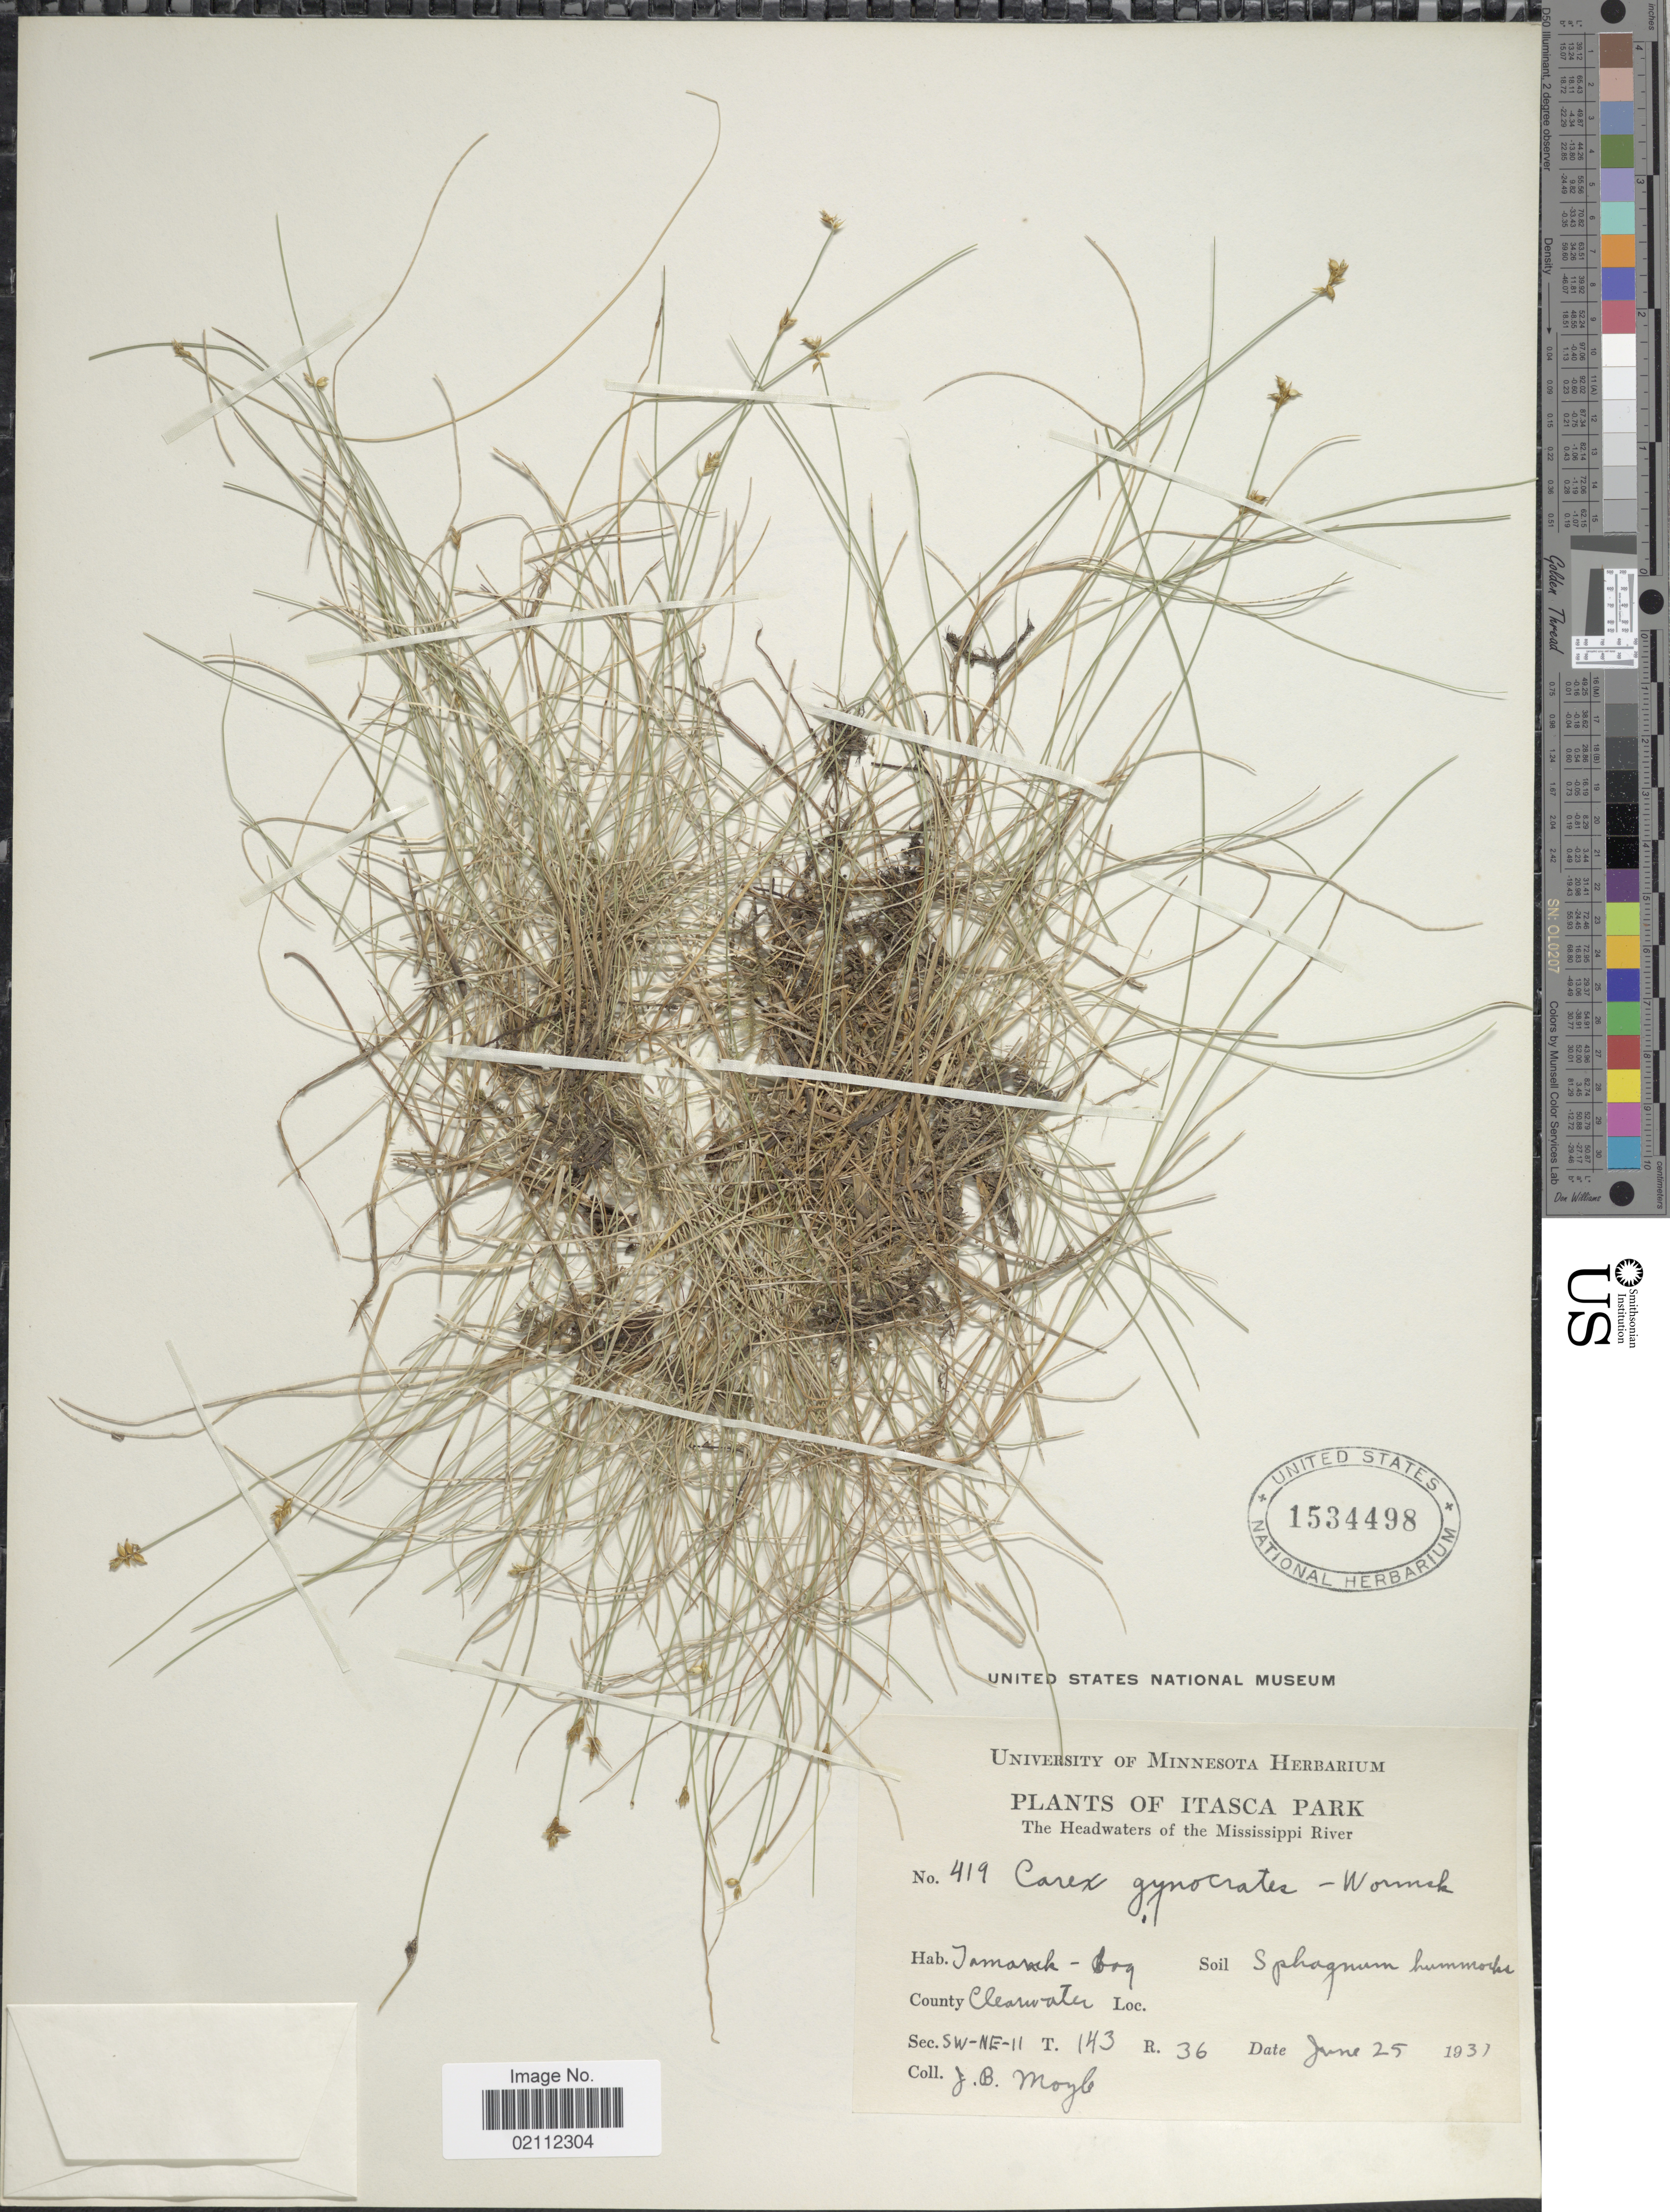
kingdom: Plantae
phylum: Tracheophyta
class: Liliopsida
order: Poales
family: Cyperaceae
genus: Carex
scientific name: Carex nardina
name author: (Hornem.) Fr.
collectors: J. Moyle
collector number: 419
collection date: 1931-06-25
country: United States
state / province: Minnesota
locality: Itasca Park. The Headwaters of the Mississippi River. County Clearwater. Sec. SW-NE-11 T. 143 R. 36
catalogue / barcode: US 1534498